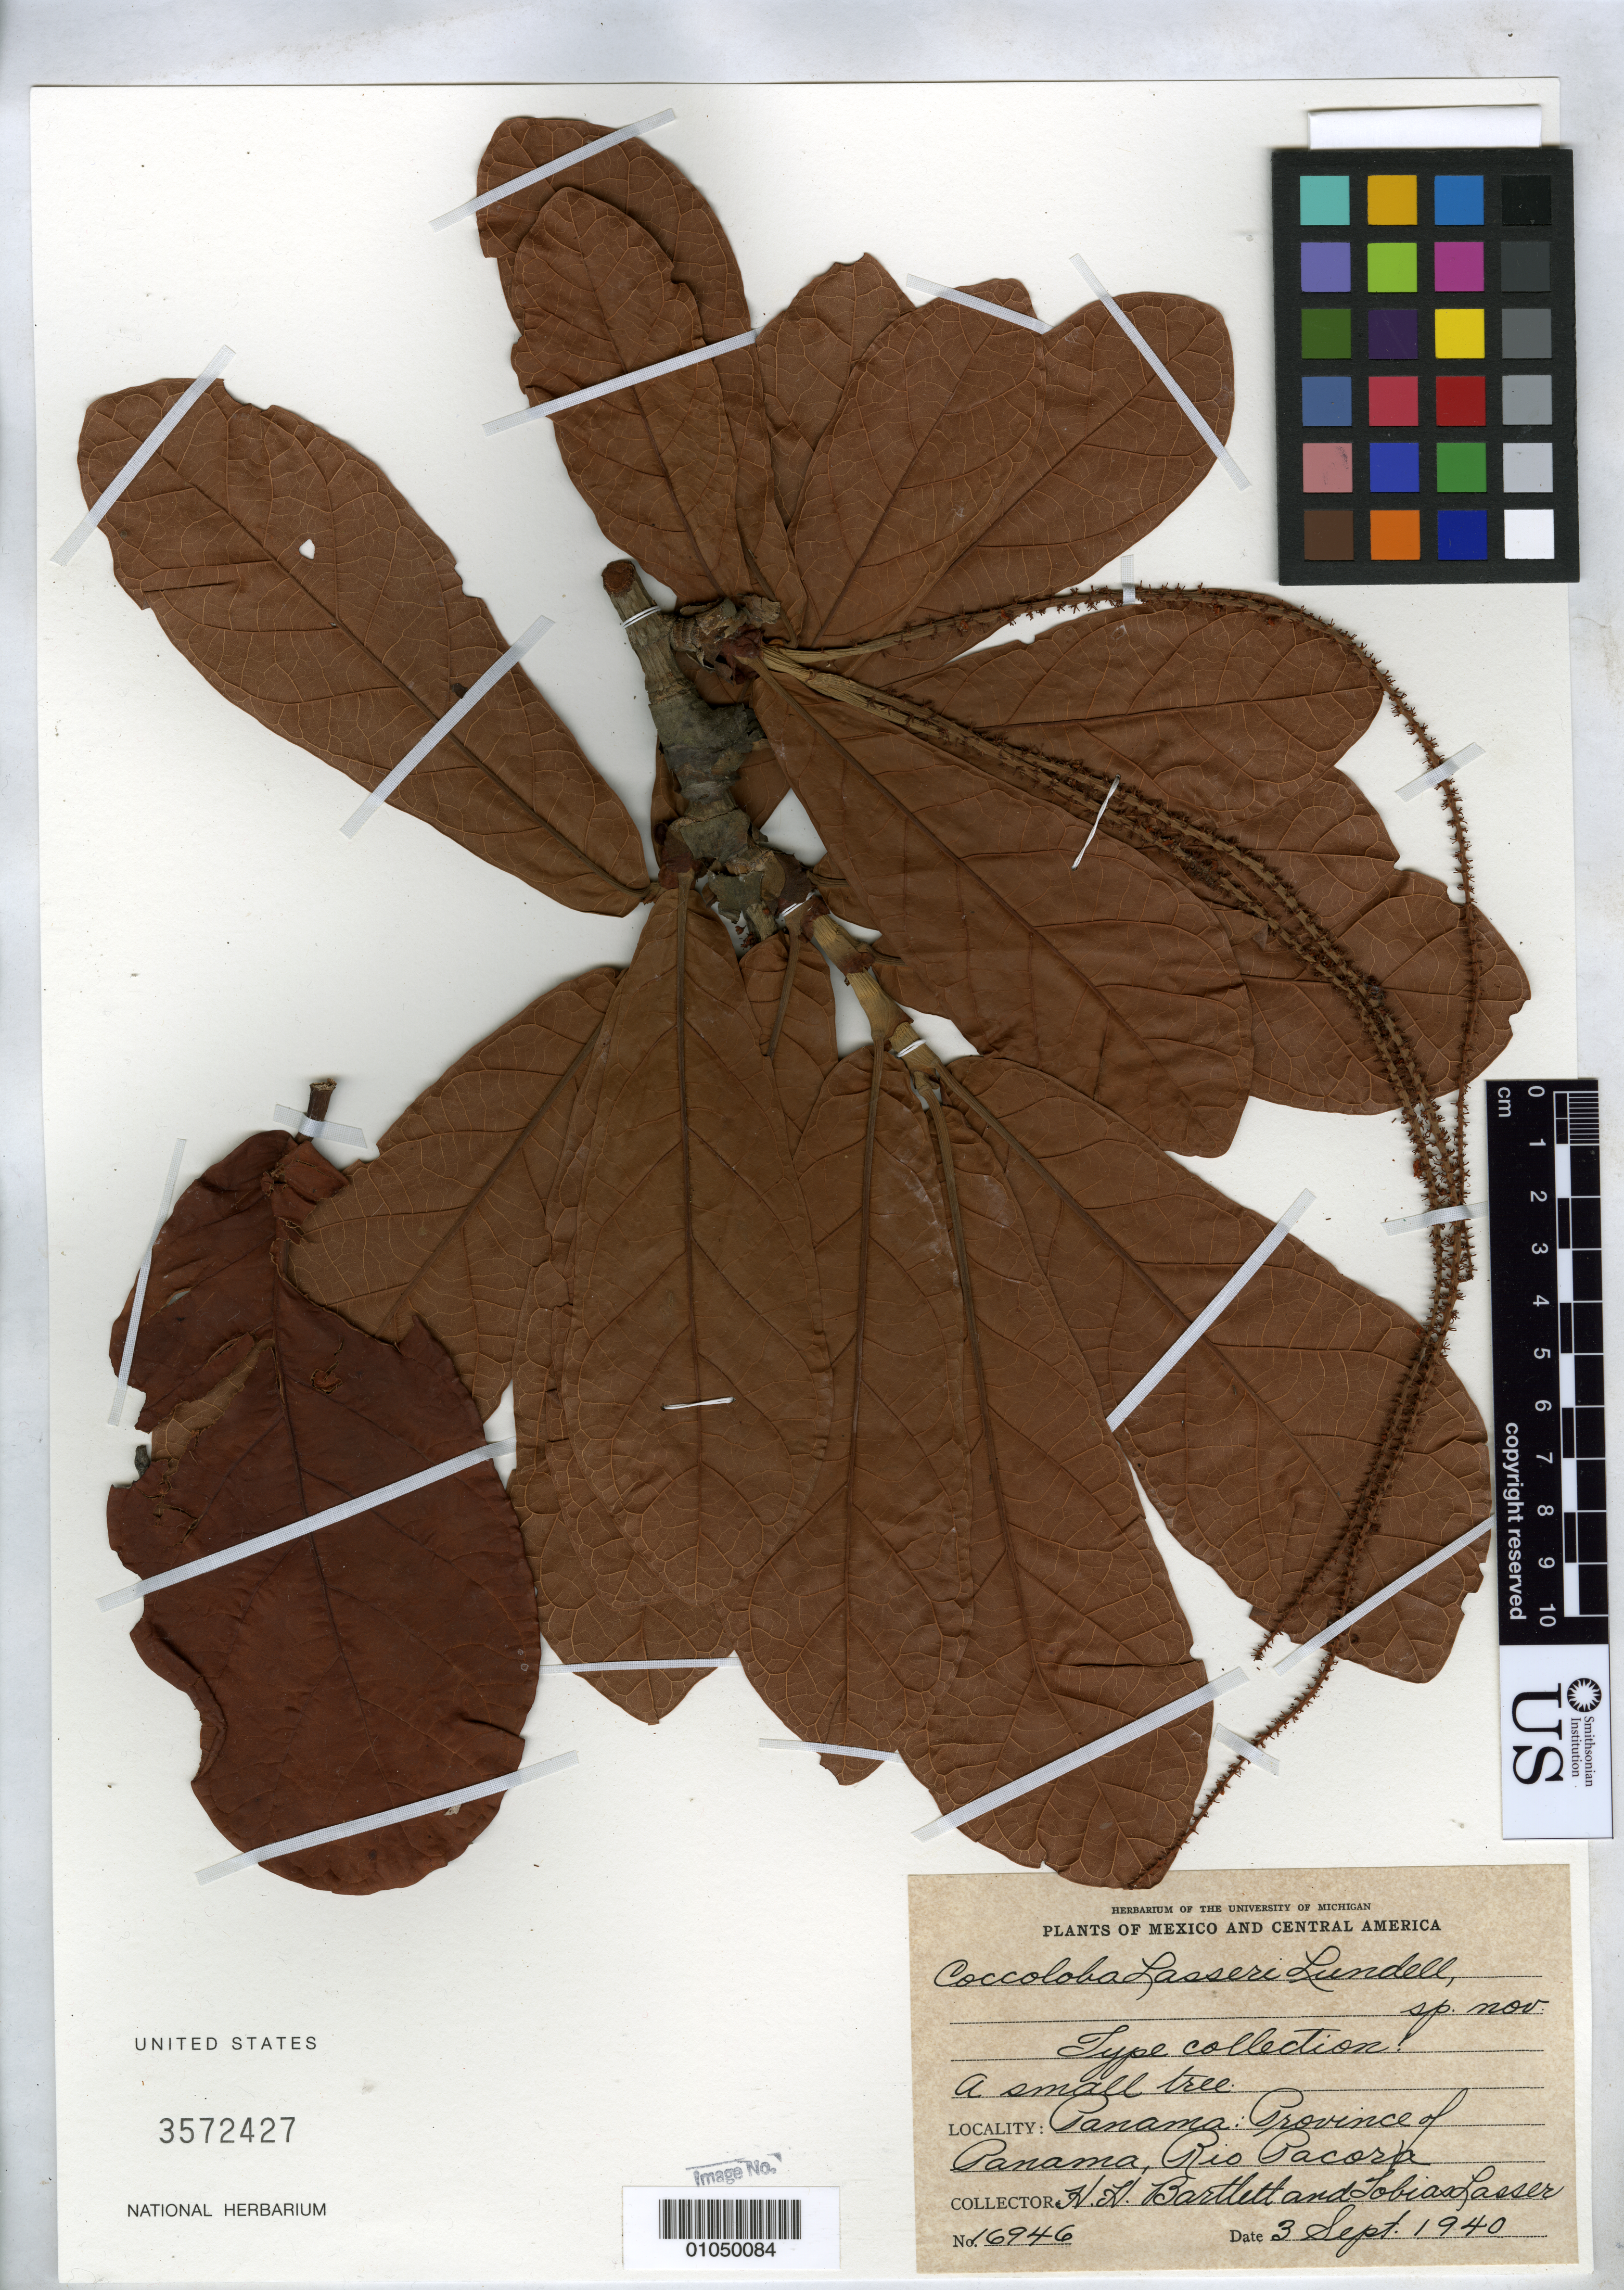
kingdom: Plantae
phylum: Tracheophyta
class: Magnoliopsida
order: Caryophyllales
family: Polygonaceae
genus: Coccoloba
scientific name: Coccoloba lasseri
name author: Lundell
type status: Isotype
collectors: H. H. Bartlett & T. Lasser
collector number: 16946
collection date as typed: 03 Sep 1940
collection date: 1940-09-03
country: Panama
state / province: Panamá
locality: Province of Panama, Rio Pacora.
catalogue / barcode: US 3572427